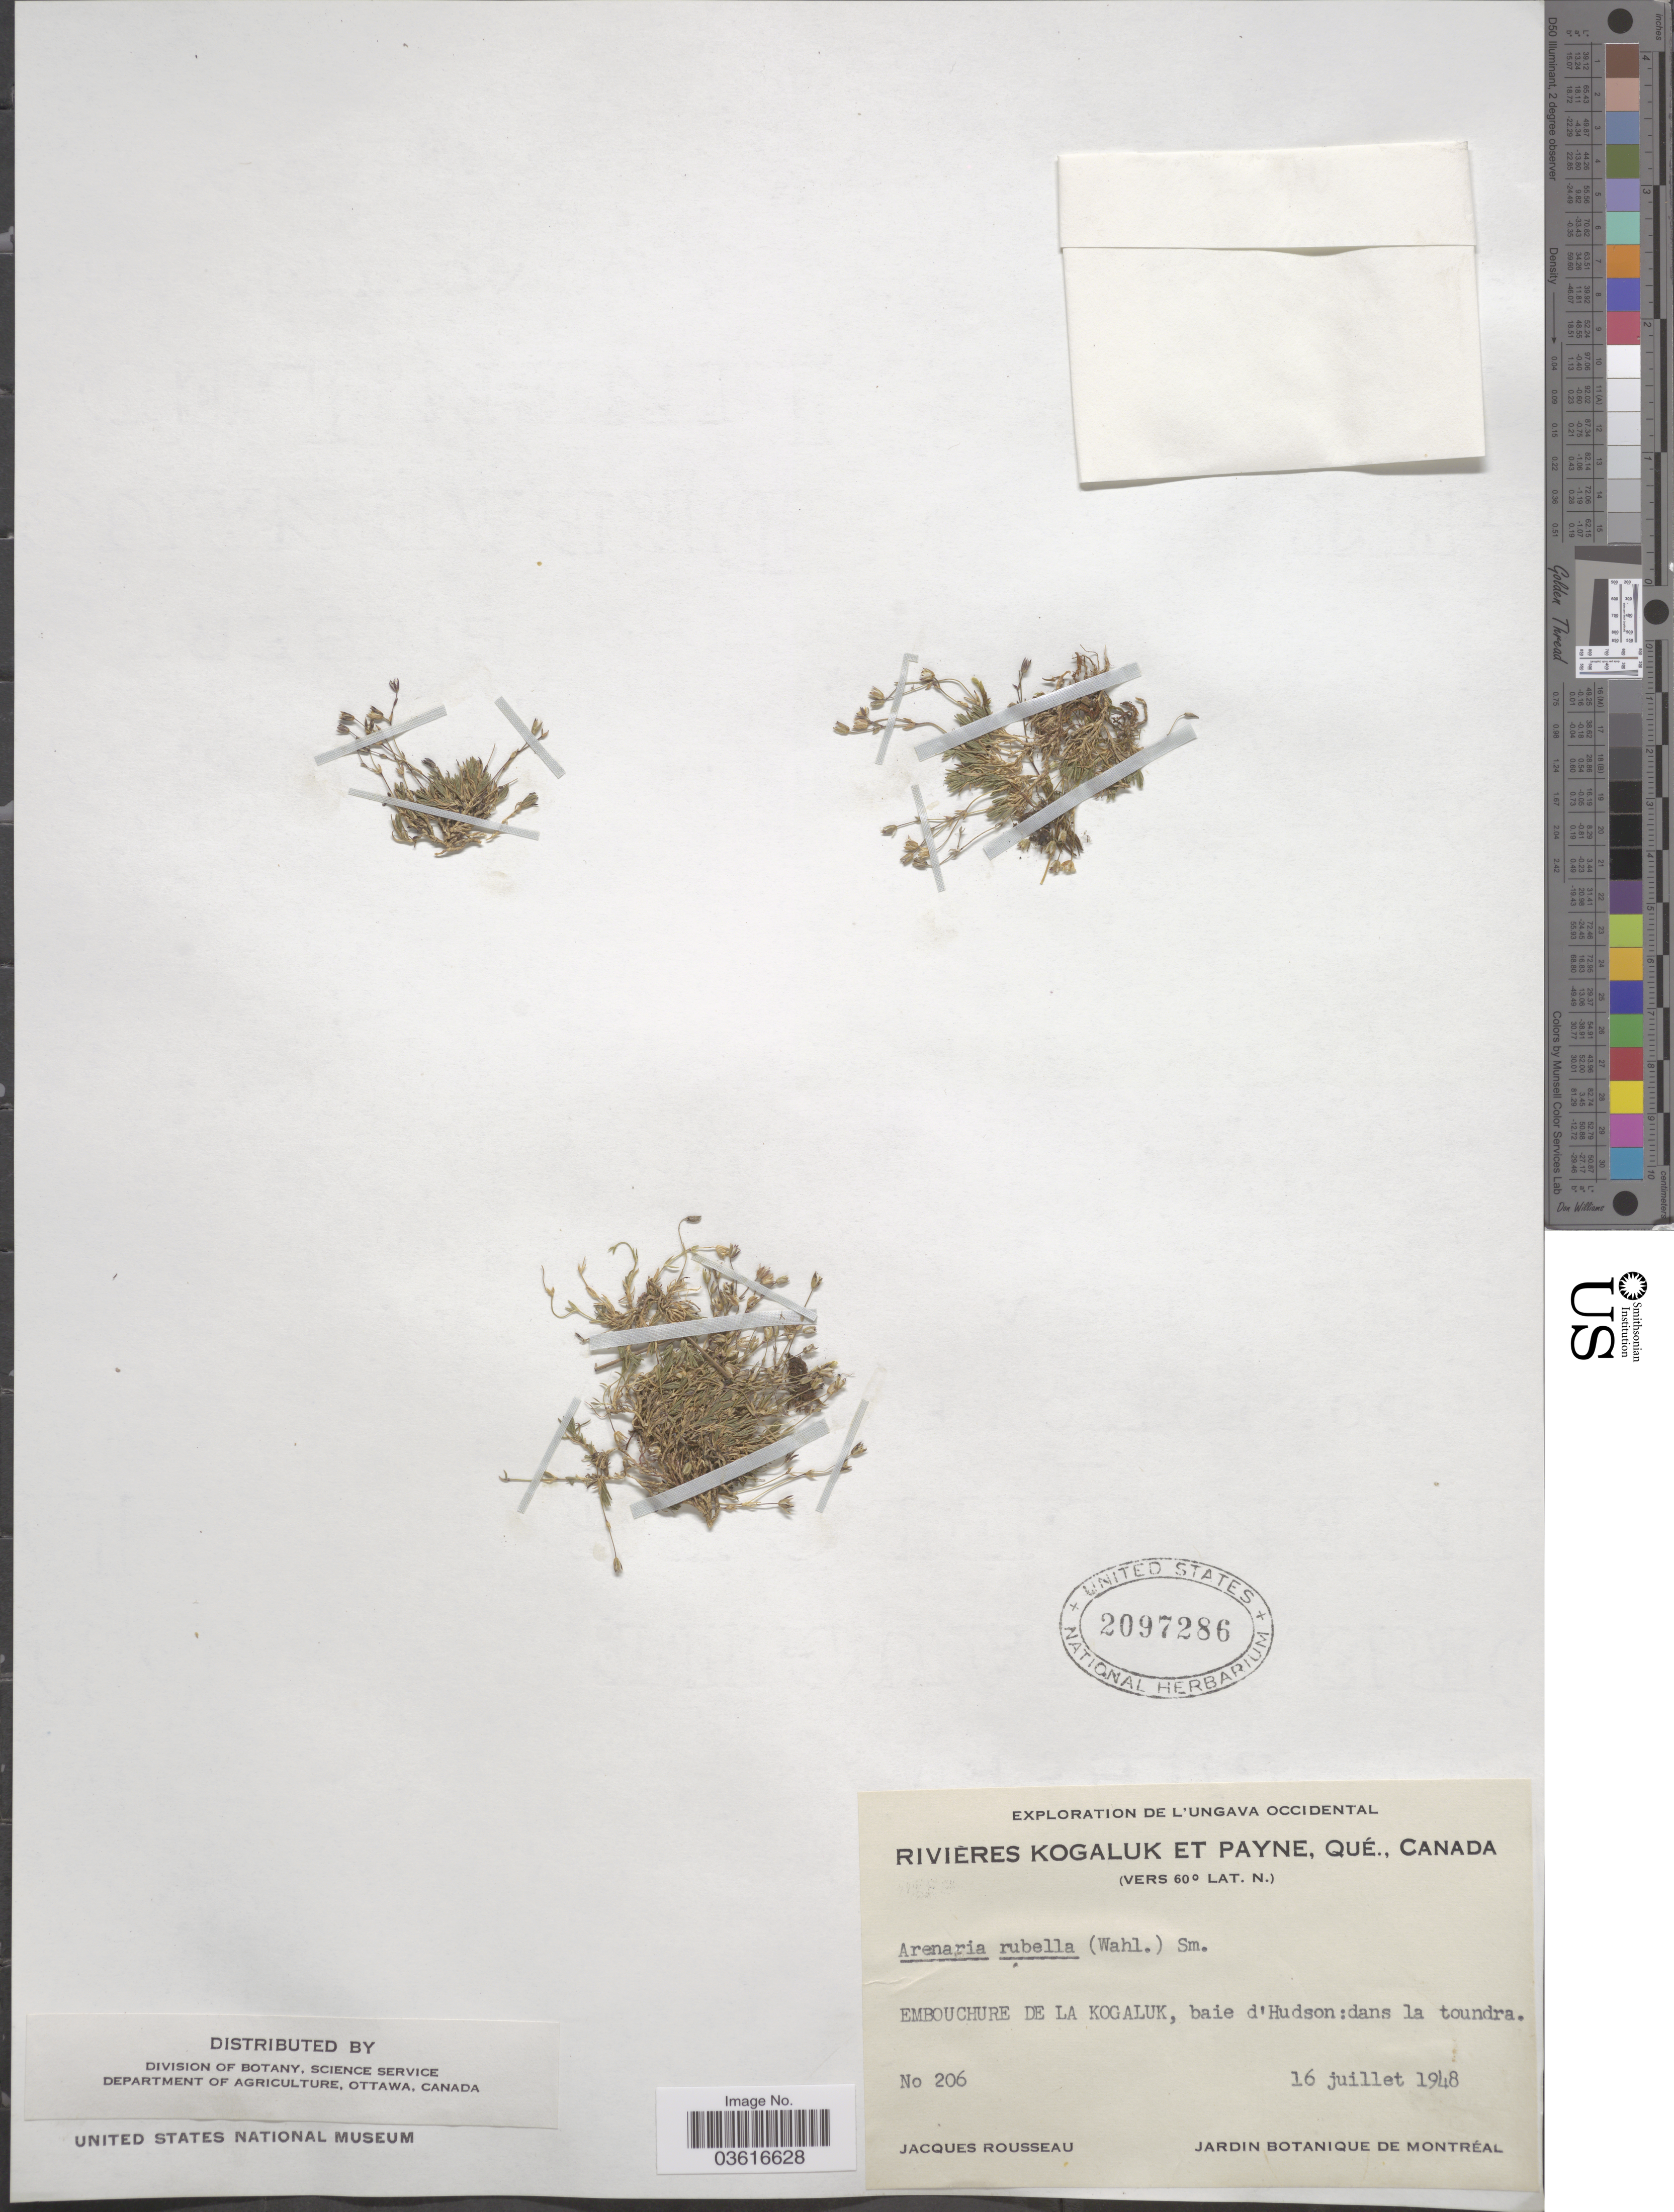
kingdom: Plantae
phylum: Tracheophyta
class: Magnoliopsida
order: Caryophyllales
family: Caryophyllaceae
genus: Minuartia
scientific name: Minuartia rubella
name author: (Wahlenb.) Hiern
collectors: J. Rousseau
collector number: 206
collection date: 1948-07-16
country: Canada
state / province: Quebec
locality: Rivières Kogaluk et Payne. Embouchure de la Kogaluk, baie d'Hudson.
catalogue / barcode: US 2097286